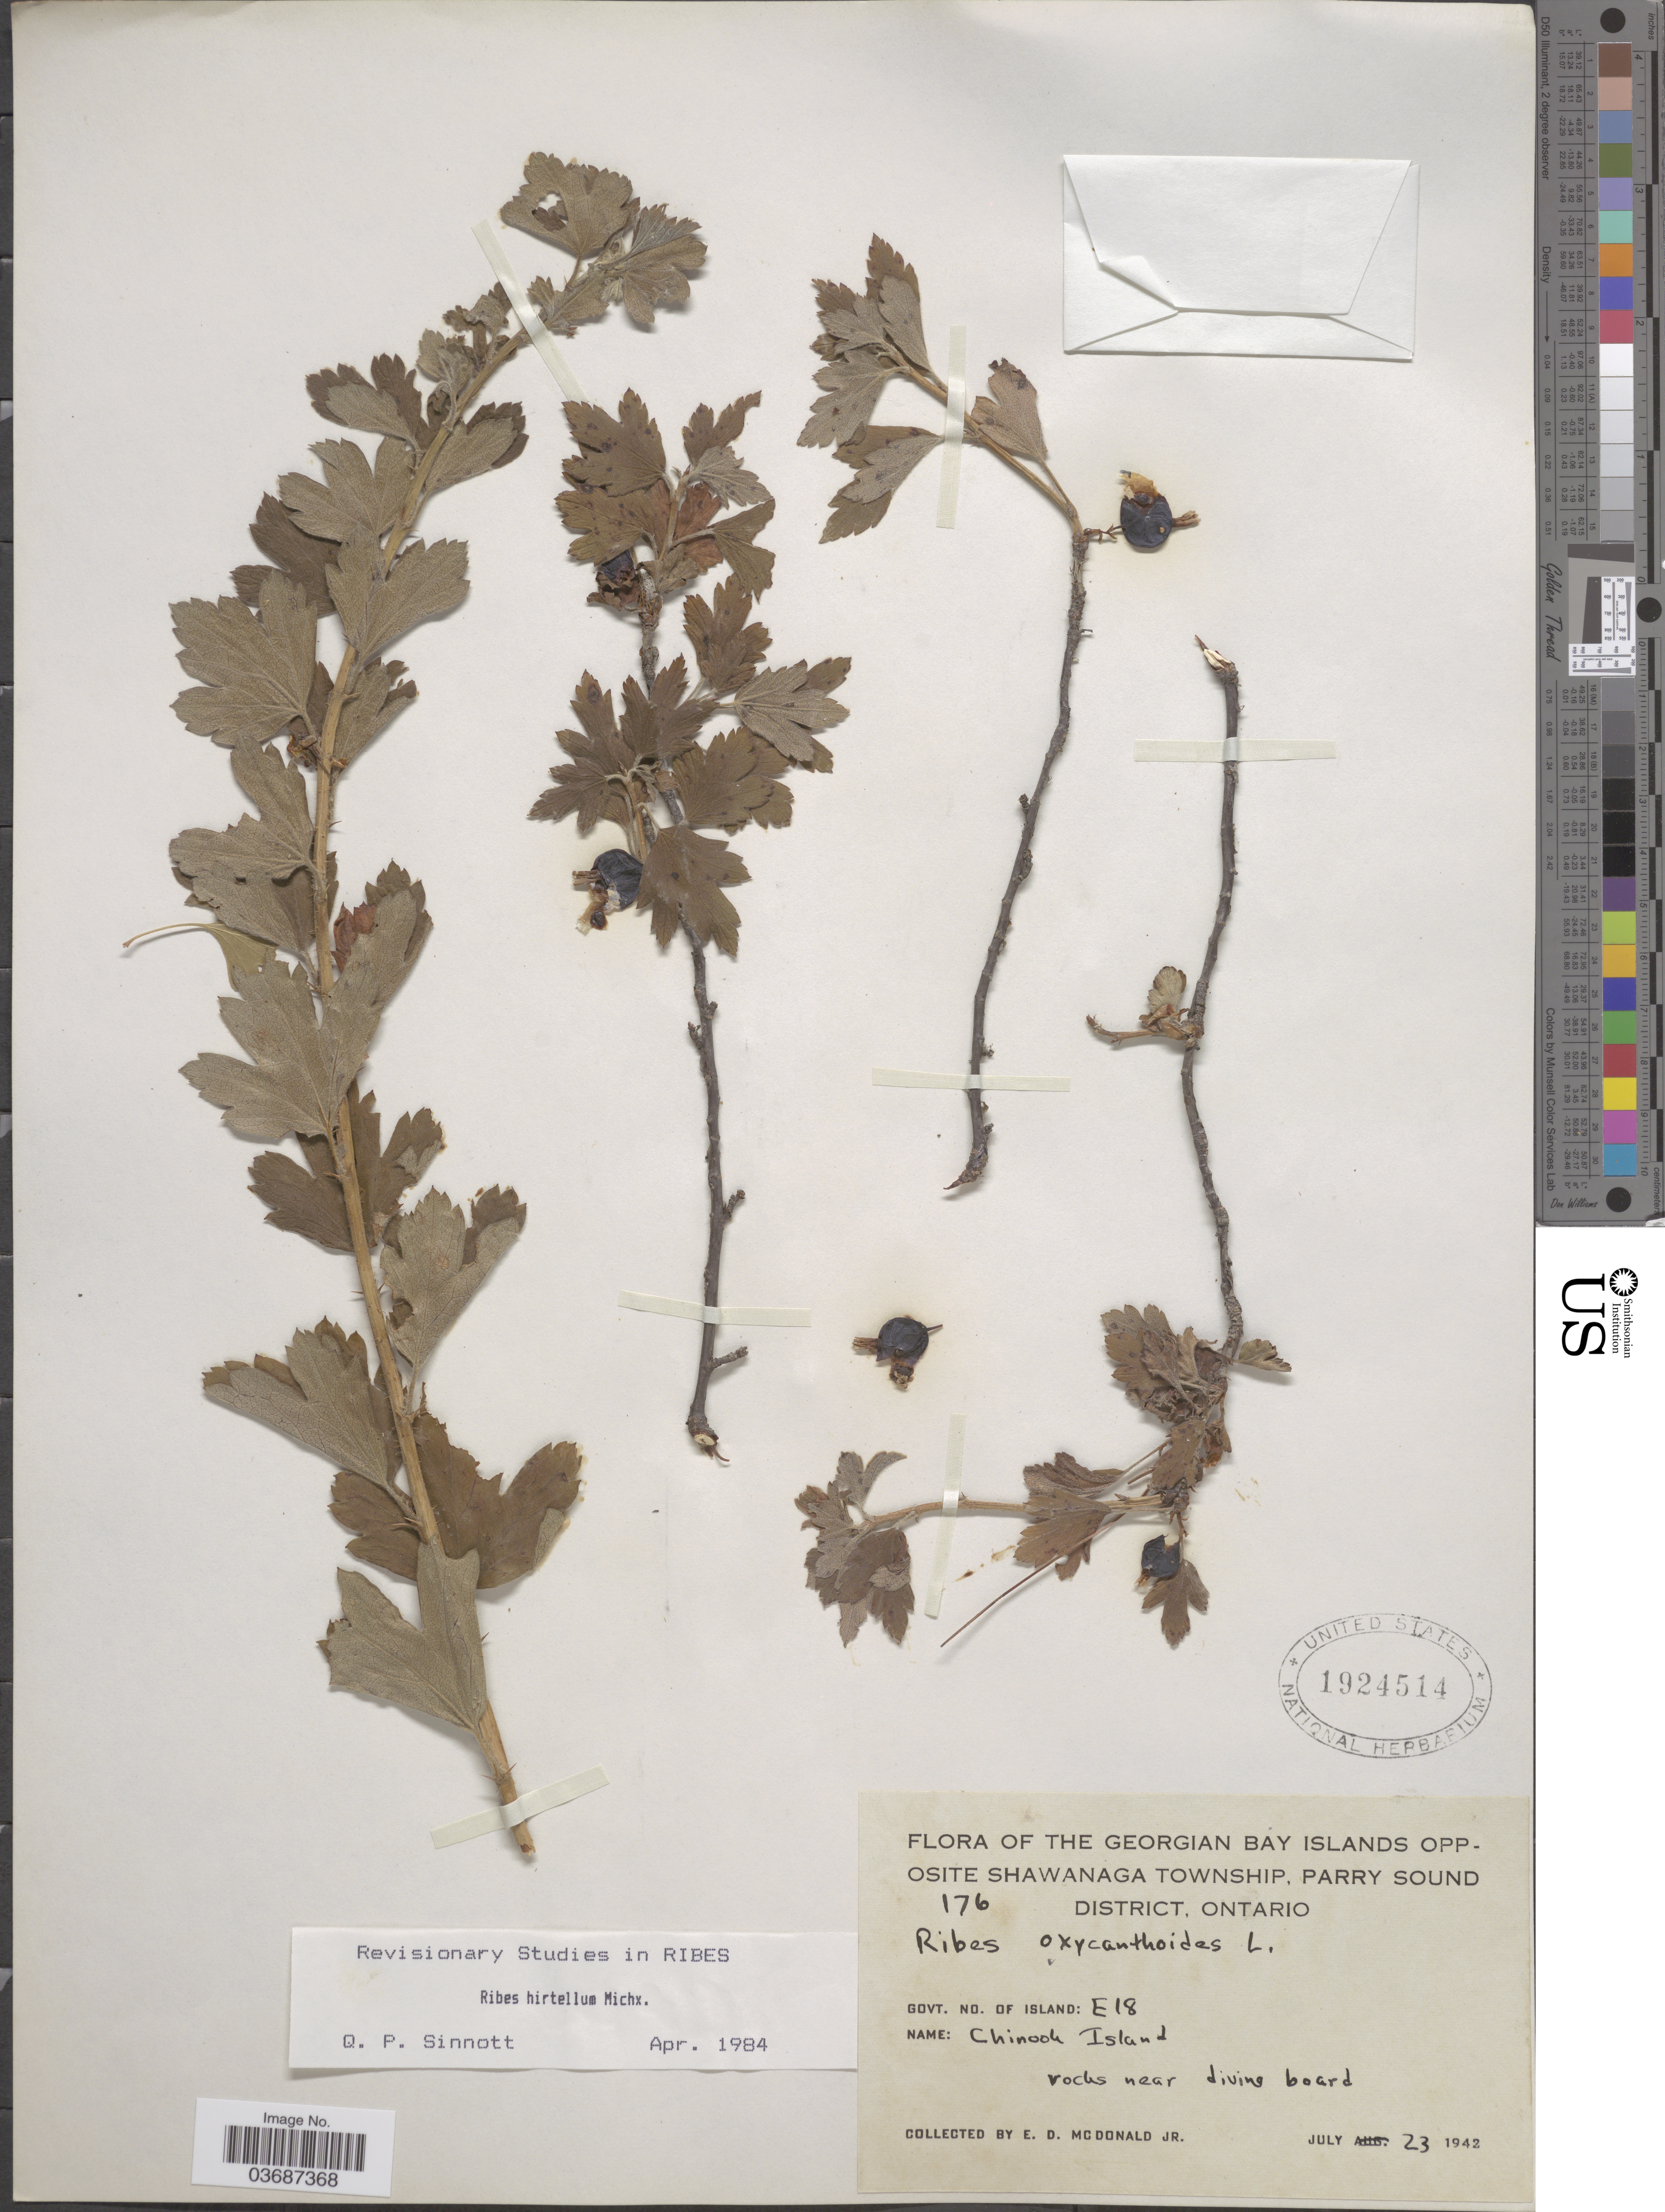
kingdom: Plantae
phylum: Tracheophyta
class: Magnoliopsida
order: Saxifragales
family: Grossulariaceae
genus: Ribes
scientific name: Ribes hirtellum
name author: Michx.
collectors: E. D. McDonald Jr.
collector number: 176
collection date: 1942-07-23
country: Canada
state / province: Ontario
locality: The Georgian Bay Islands opposite Shawanaga Township, Parry Sound District. Govt. No. of Island: E18. Name: Chinook Island. Rocks near diving board.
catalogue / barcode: US 1924514